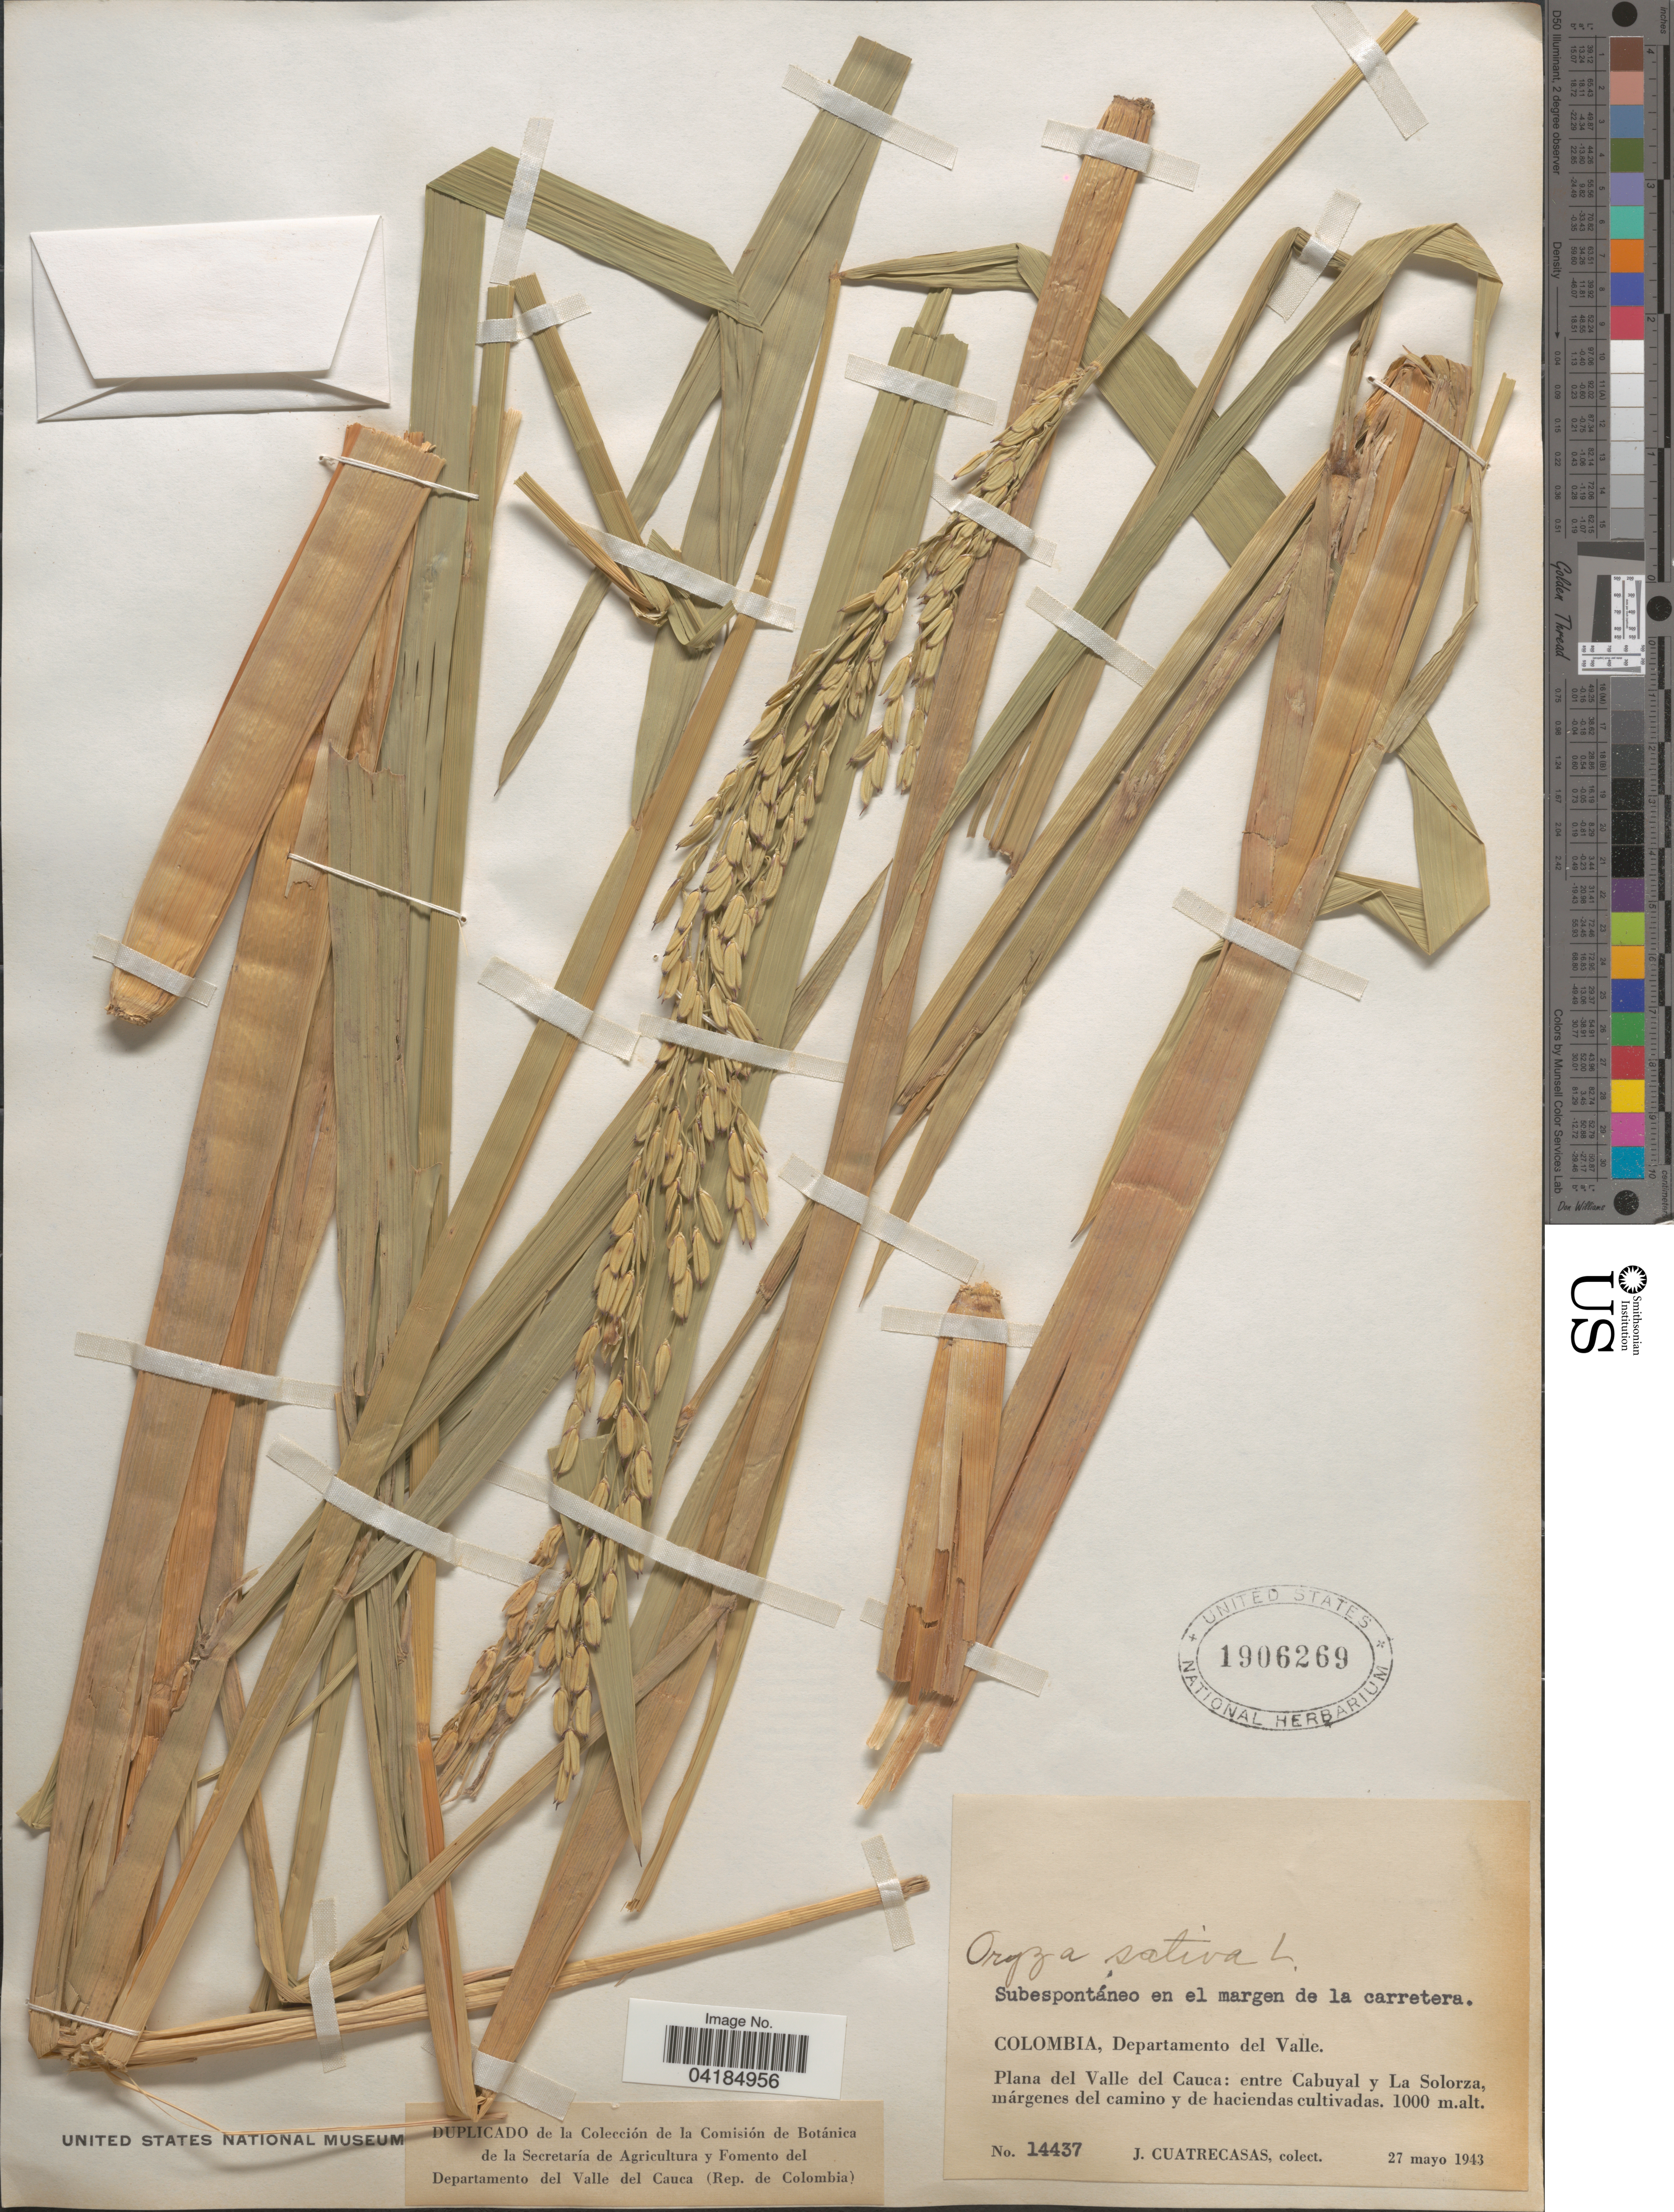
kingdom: Plantae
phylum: Tracheophyta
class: Liliopsida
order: Poales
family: Poaceae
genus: Oryza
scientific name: Oryza sativa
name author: L.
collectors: J. Cuatrecasas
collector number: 14437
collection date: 1943-05-27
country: Colombia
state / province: Valle del Cauca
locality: Departamento del Valle. Plana del Valle del Cauca: entre Cabuyal y La Solorza.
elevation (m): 1000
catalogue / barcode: US 1906269